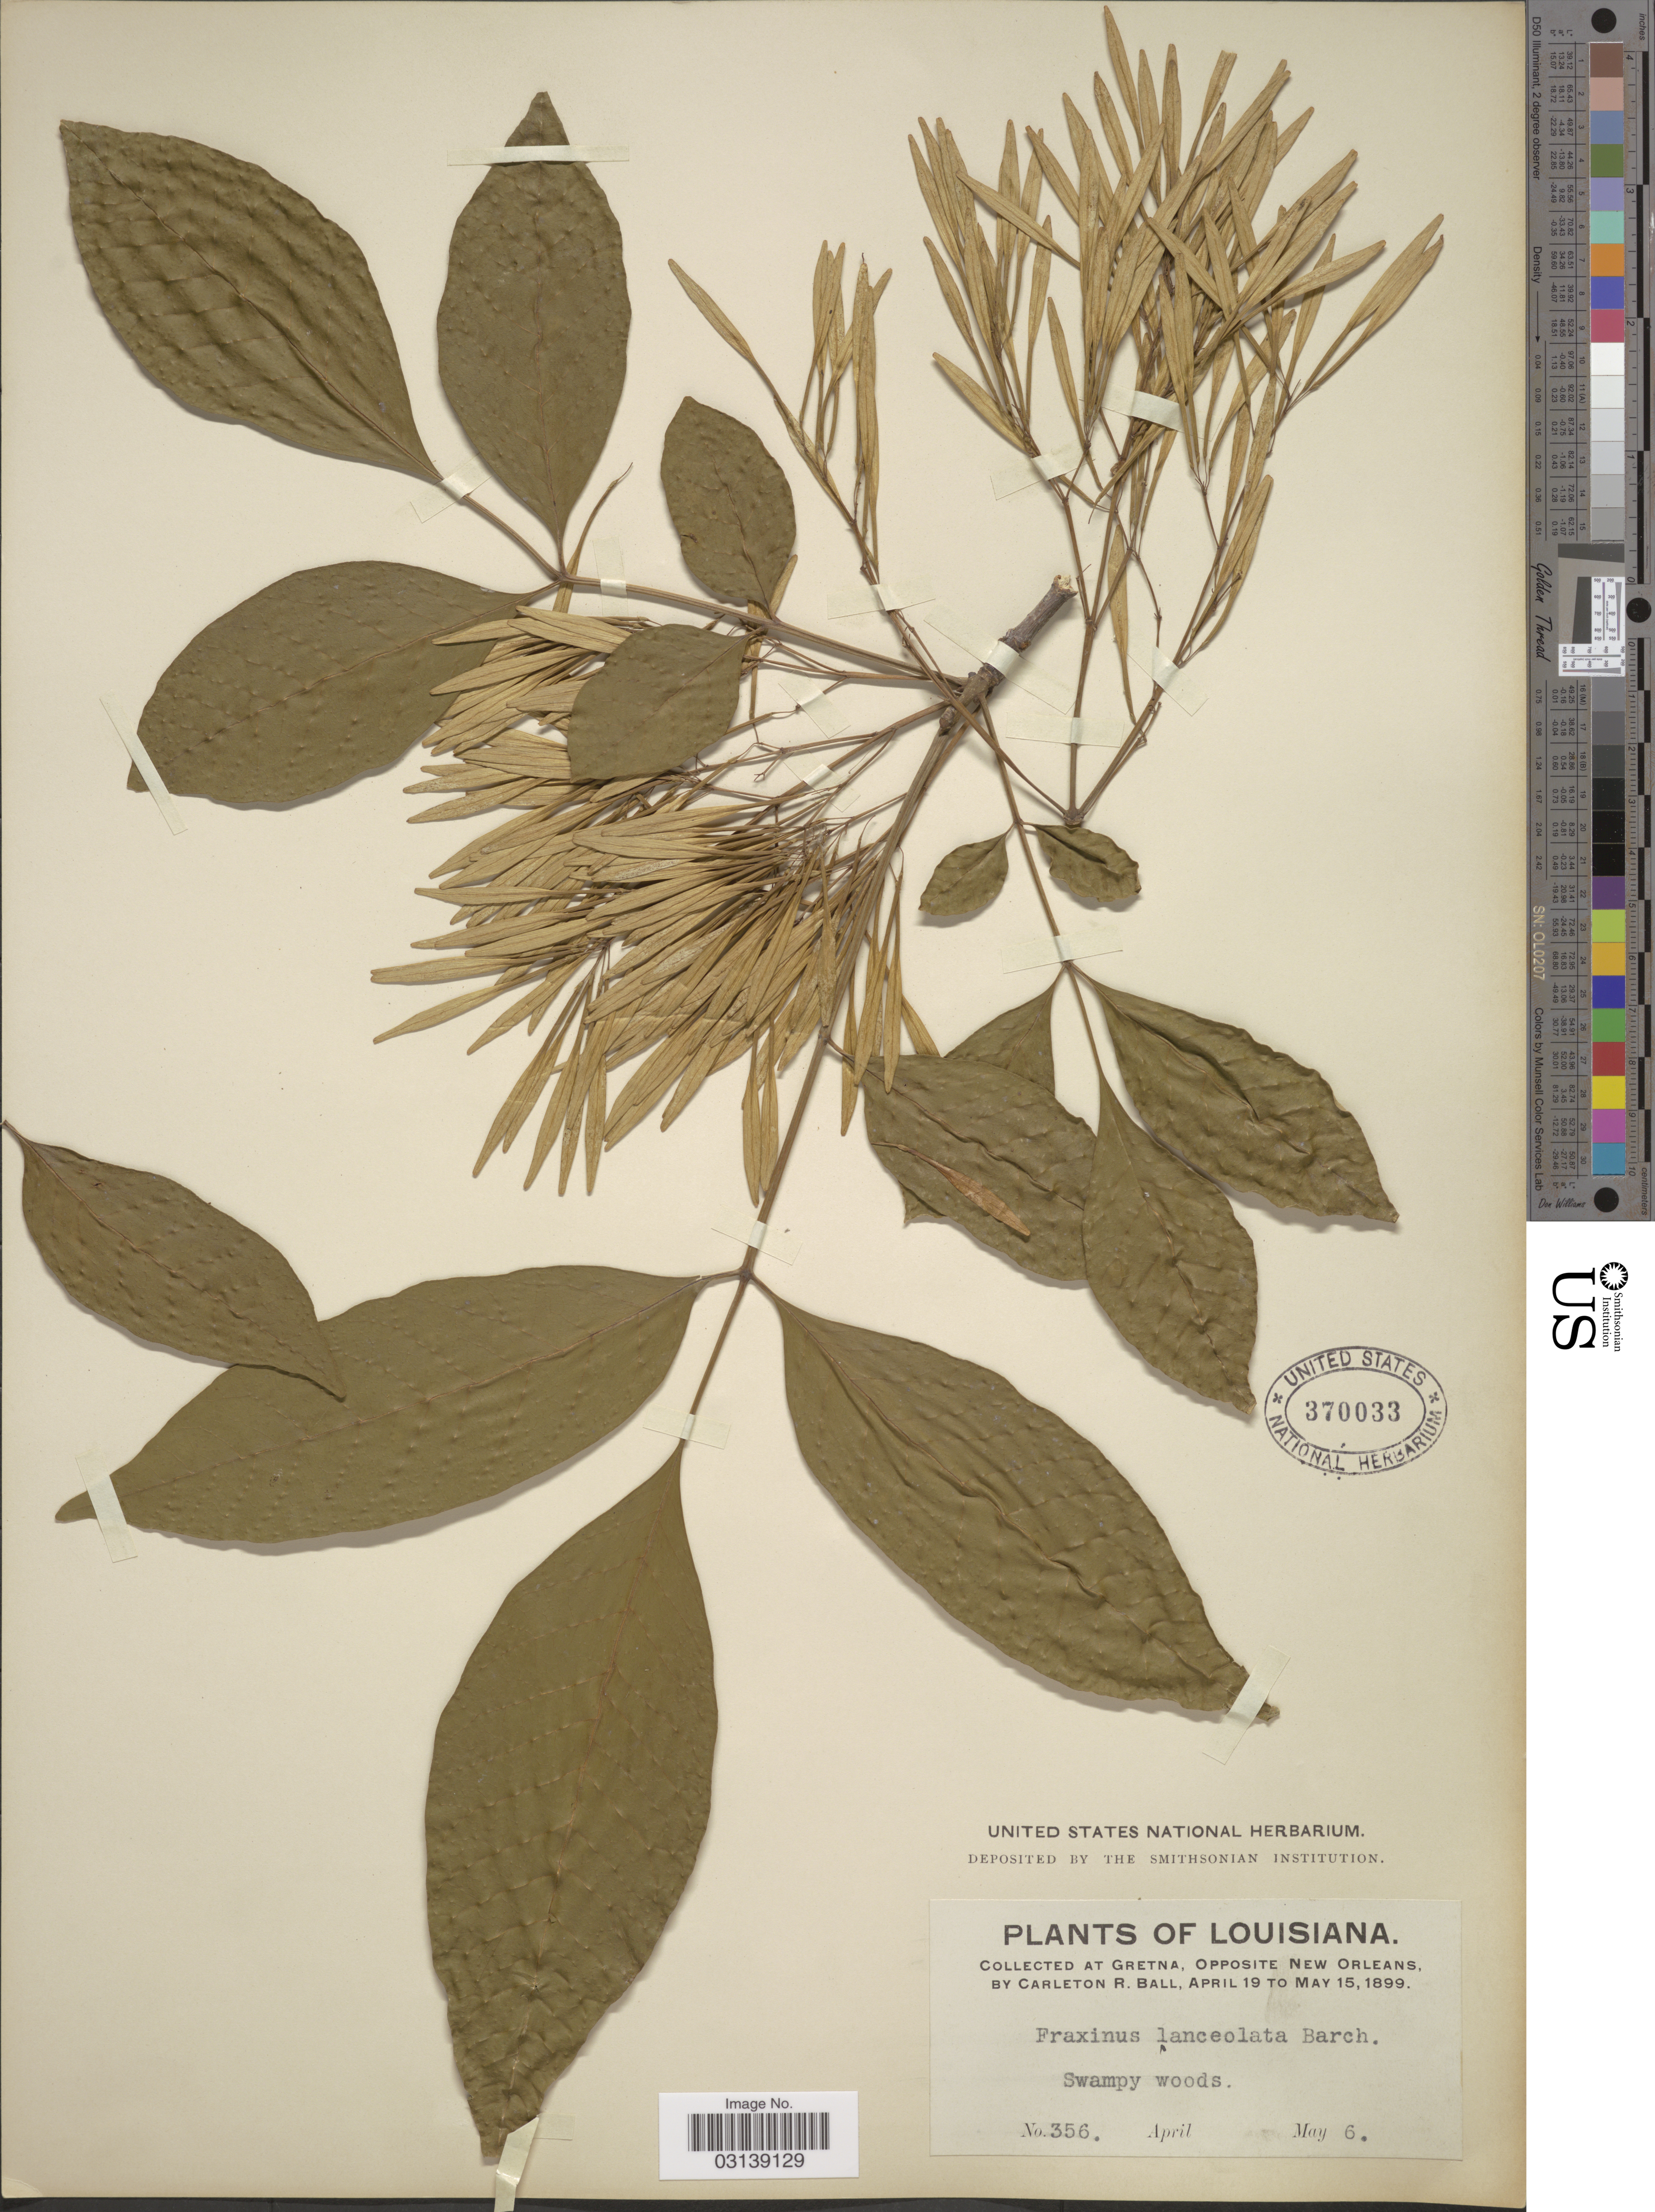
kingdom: Plantae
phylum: Tracheophyta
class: Magnoliopsida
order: Lamiales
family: Oleaceae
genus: Fraxinus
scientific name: Fraxinus pennsylvanica var. lanceolata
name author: Sarg.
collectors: C. R. Ball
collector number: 356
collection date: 1899-05-06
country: United States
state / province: Louisiana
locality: Gretna, opposite New Orleans.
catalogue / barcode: US 370033